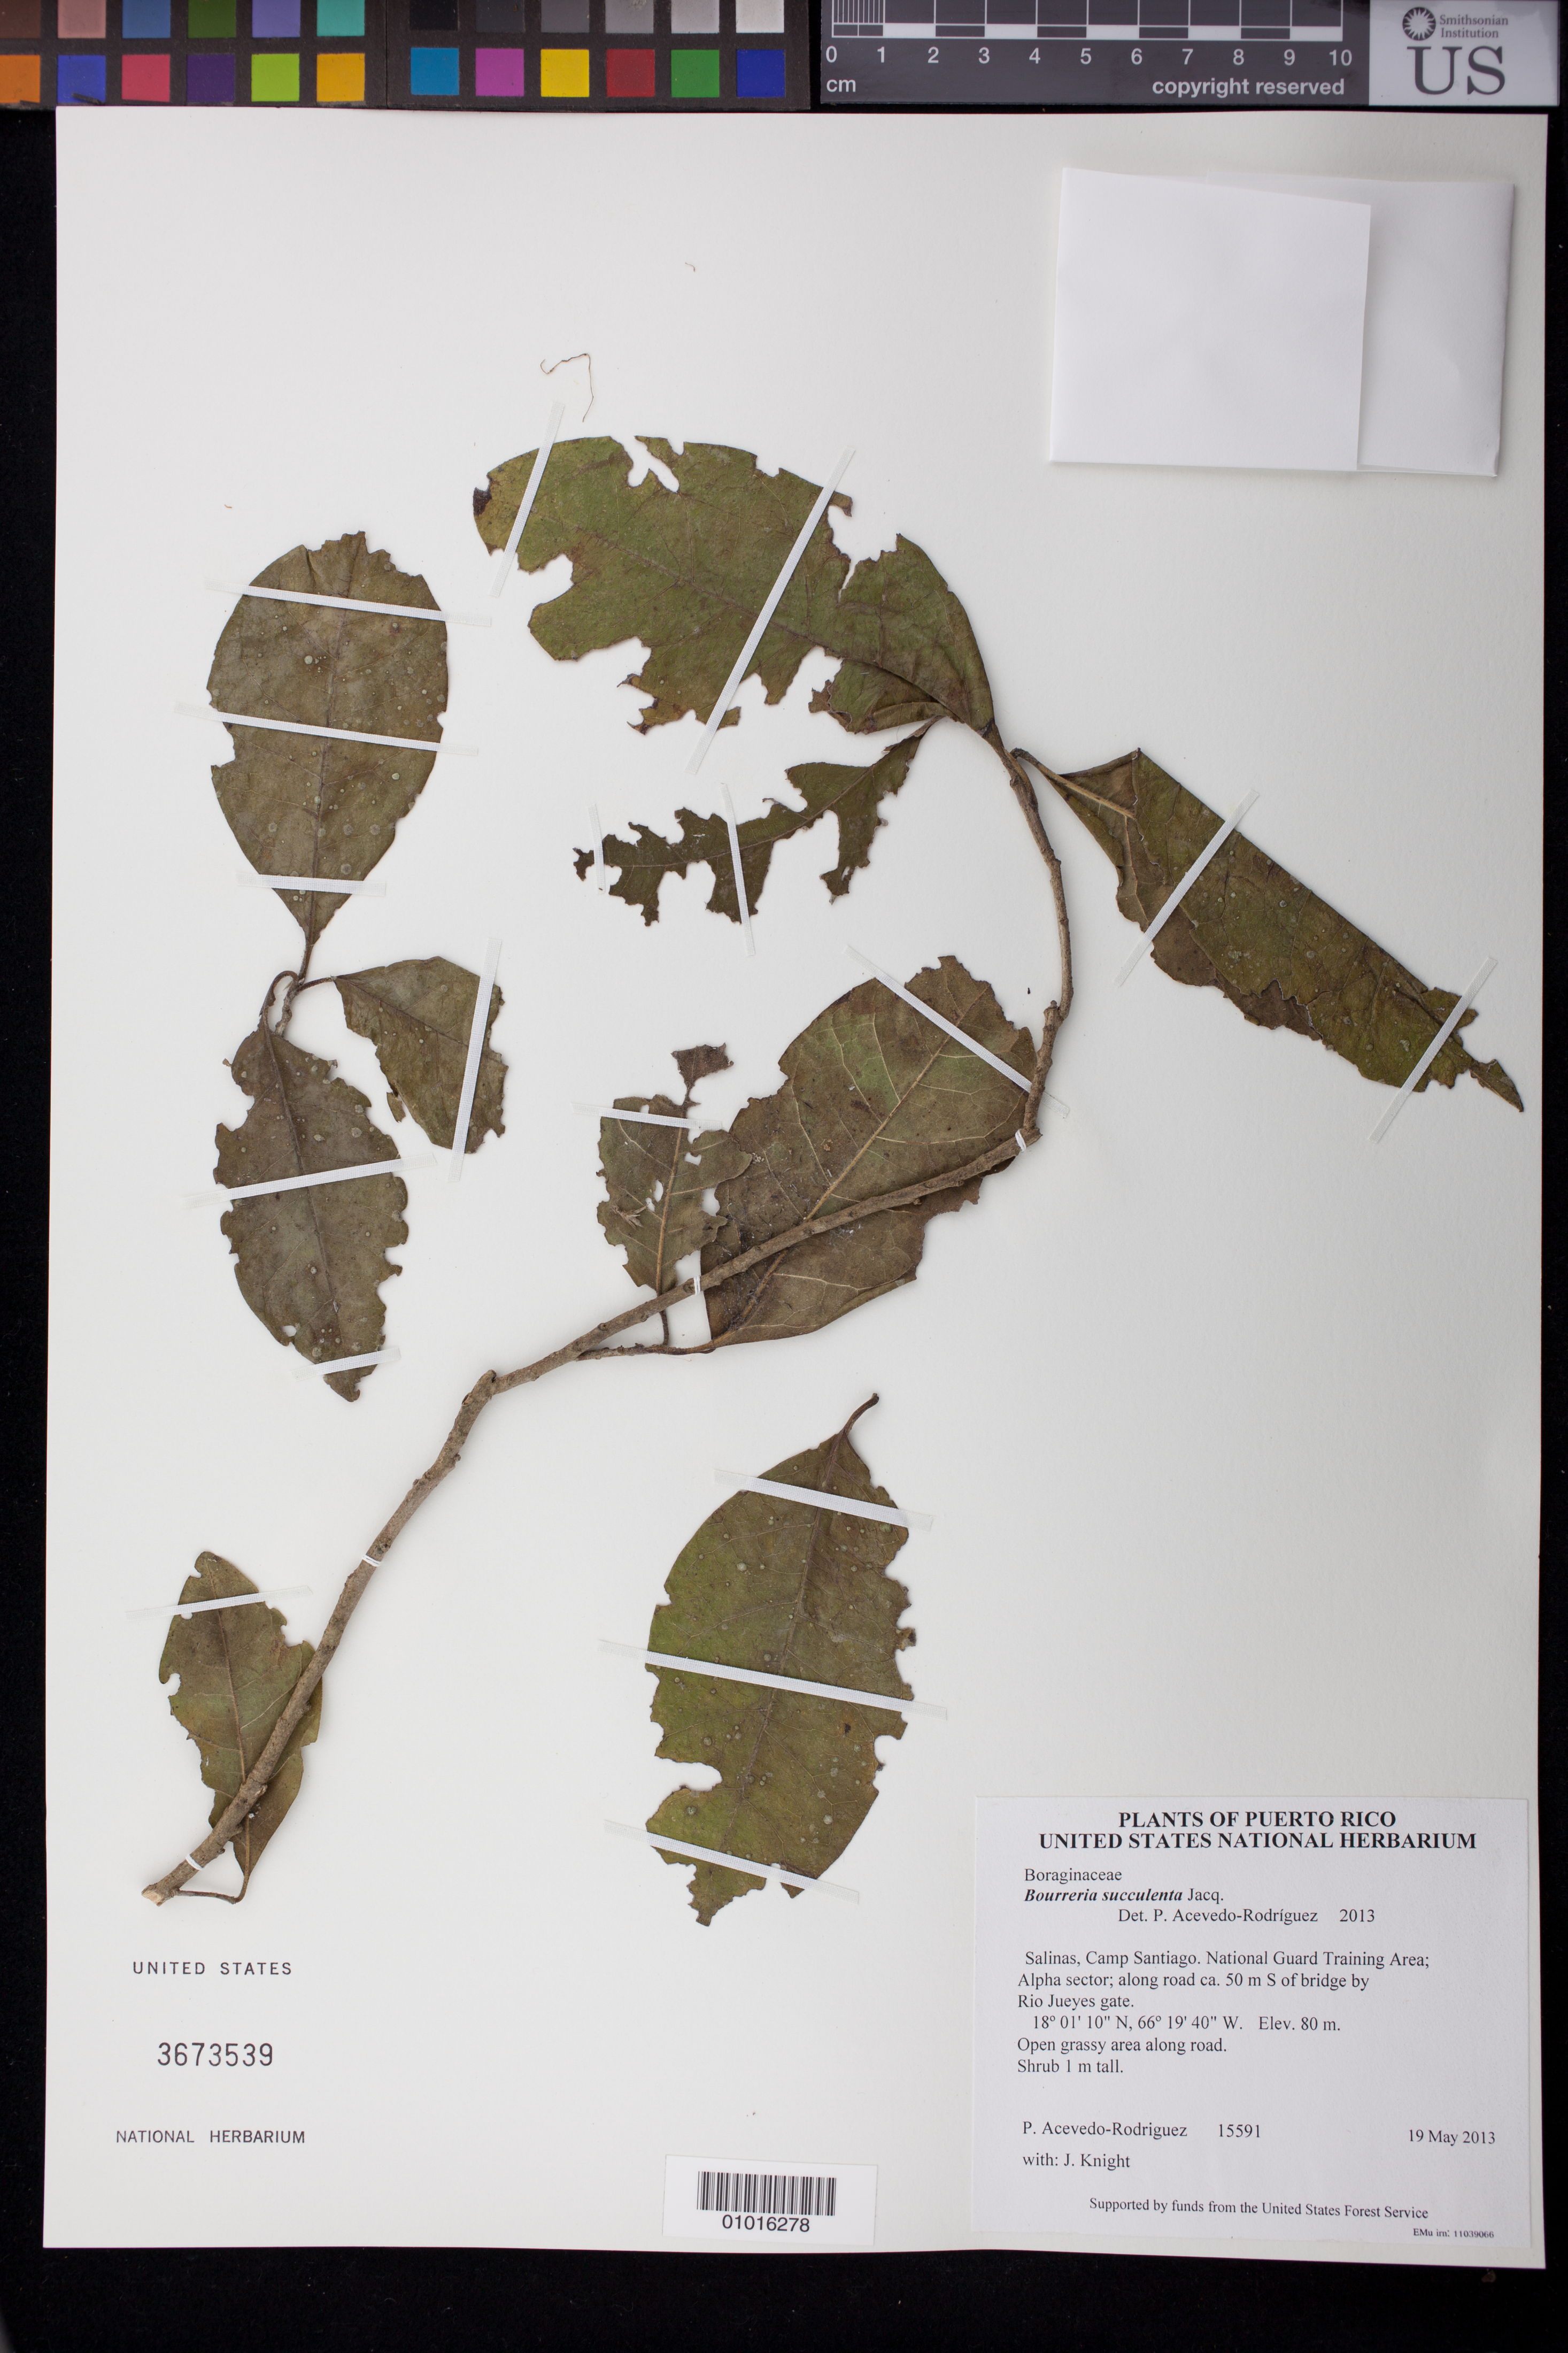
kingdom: Plantae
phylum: Tracheophyta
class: Magnoliopsida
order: Boraginales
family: Ehretiaceae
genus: Bourreria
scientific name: Bourreria succulenta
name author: Jacq.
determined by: Acevedo-Rodríguez, P., (BOT), Smithsonian Institution - National Museum of Natural History (UNITED STATES)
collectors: P. Acevedo-Rodr. & J. Knight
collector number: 15591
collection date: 2013-05-19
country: Puerto Rico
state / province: Salinas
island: Puerto Rico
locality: Camp Santiago. National Guard Training Area; Alpha sector; along road ca. 50 m S of bridge by Rio Jueyes gate.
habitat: Open grassy area along road.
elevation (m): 80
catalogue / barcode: US 3673539